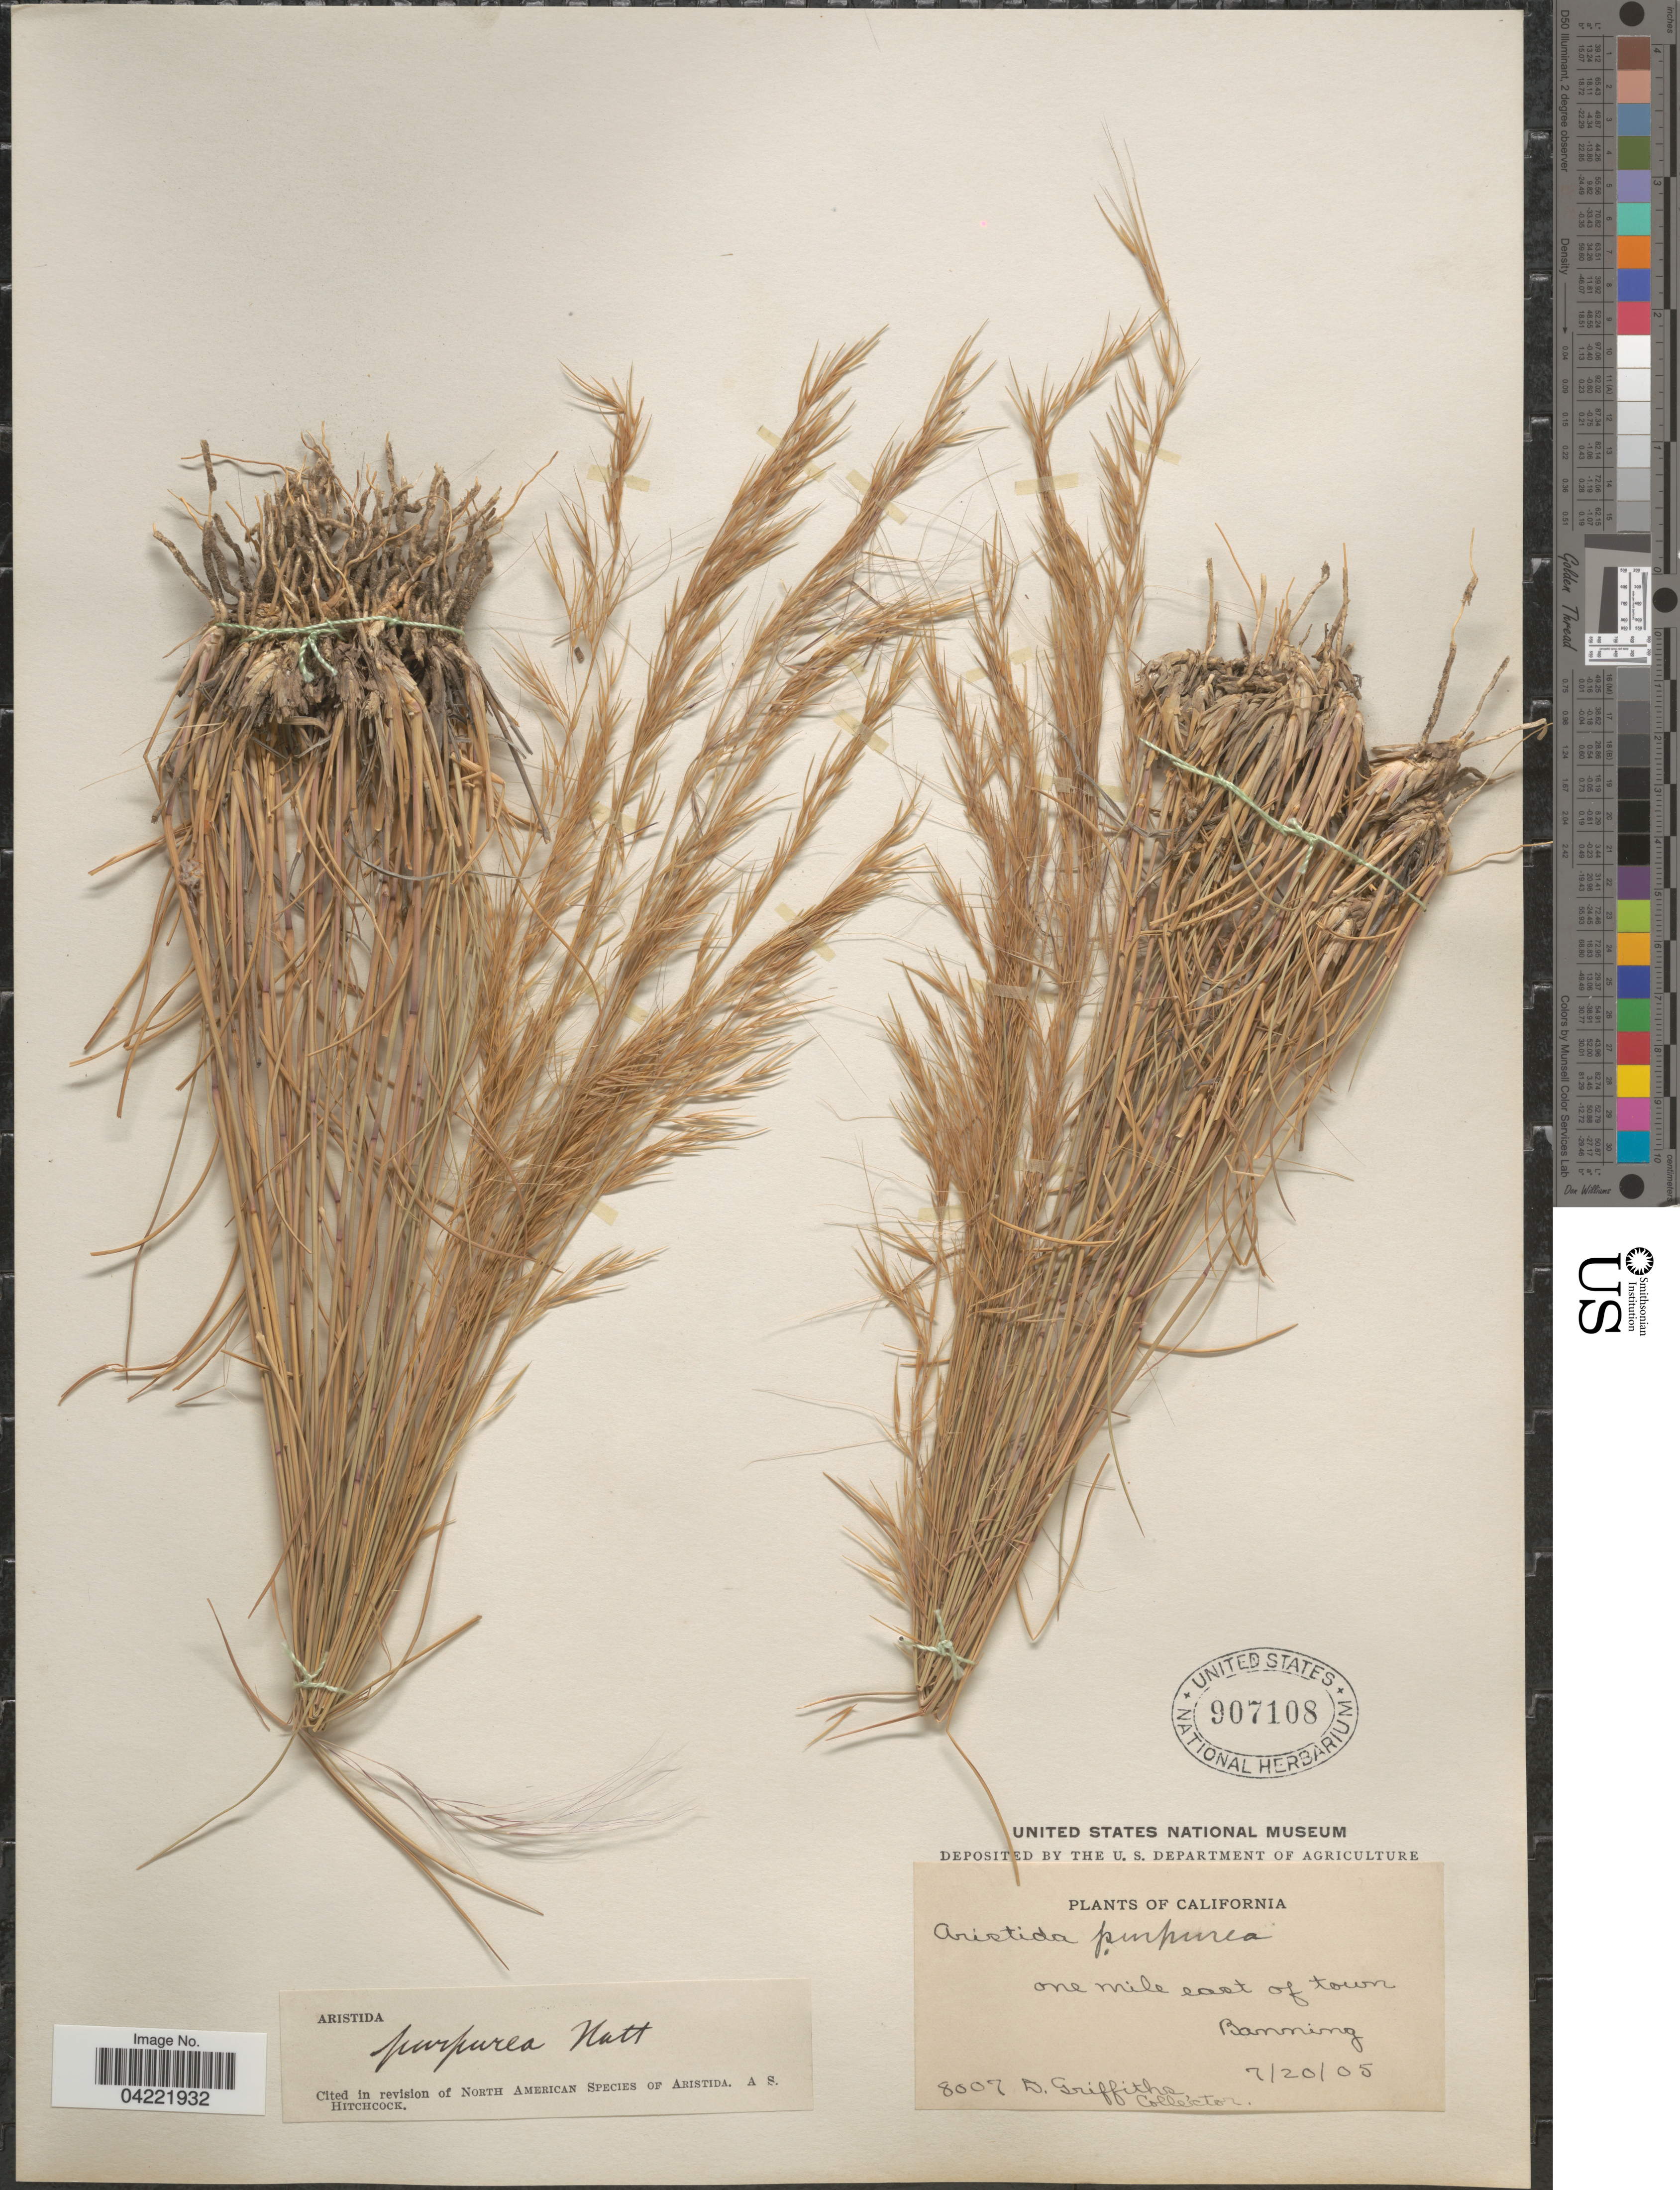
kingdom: Plantae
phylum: Tracheophyta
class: Liliopsida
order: Poales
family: Poaceae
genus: Aristida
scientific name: Aristida purpurea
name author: Nutt.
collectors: D. Griffiths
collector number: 8007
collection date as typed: Transcribed d/m/y: 20/7/5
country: United States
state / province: California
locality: One mile east of town. Banning.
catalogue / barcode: US 907108